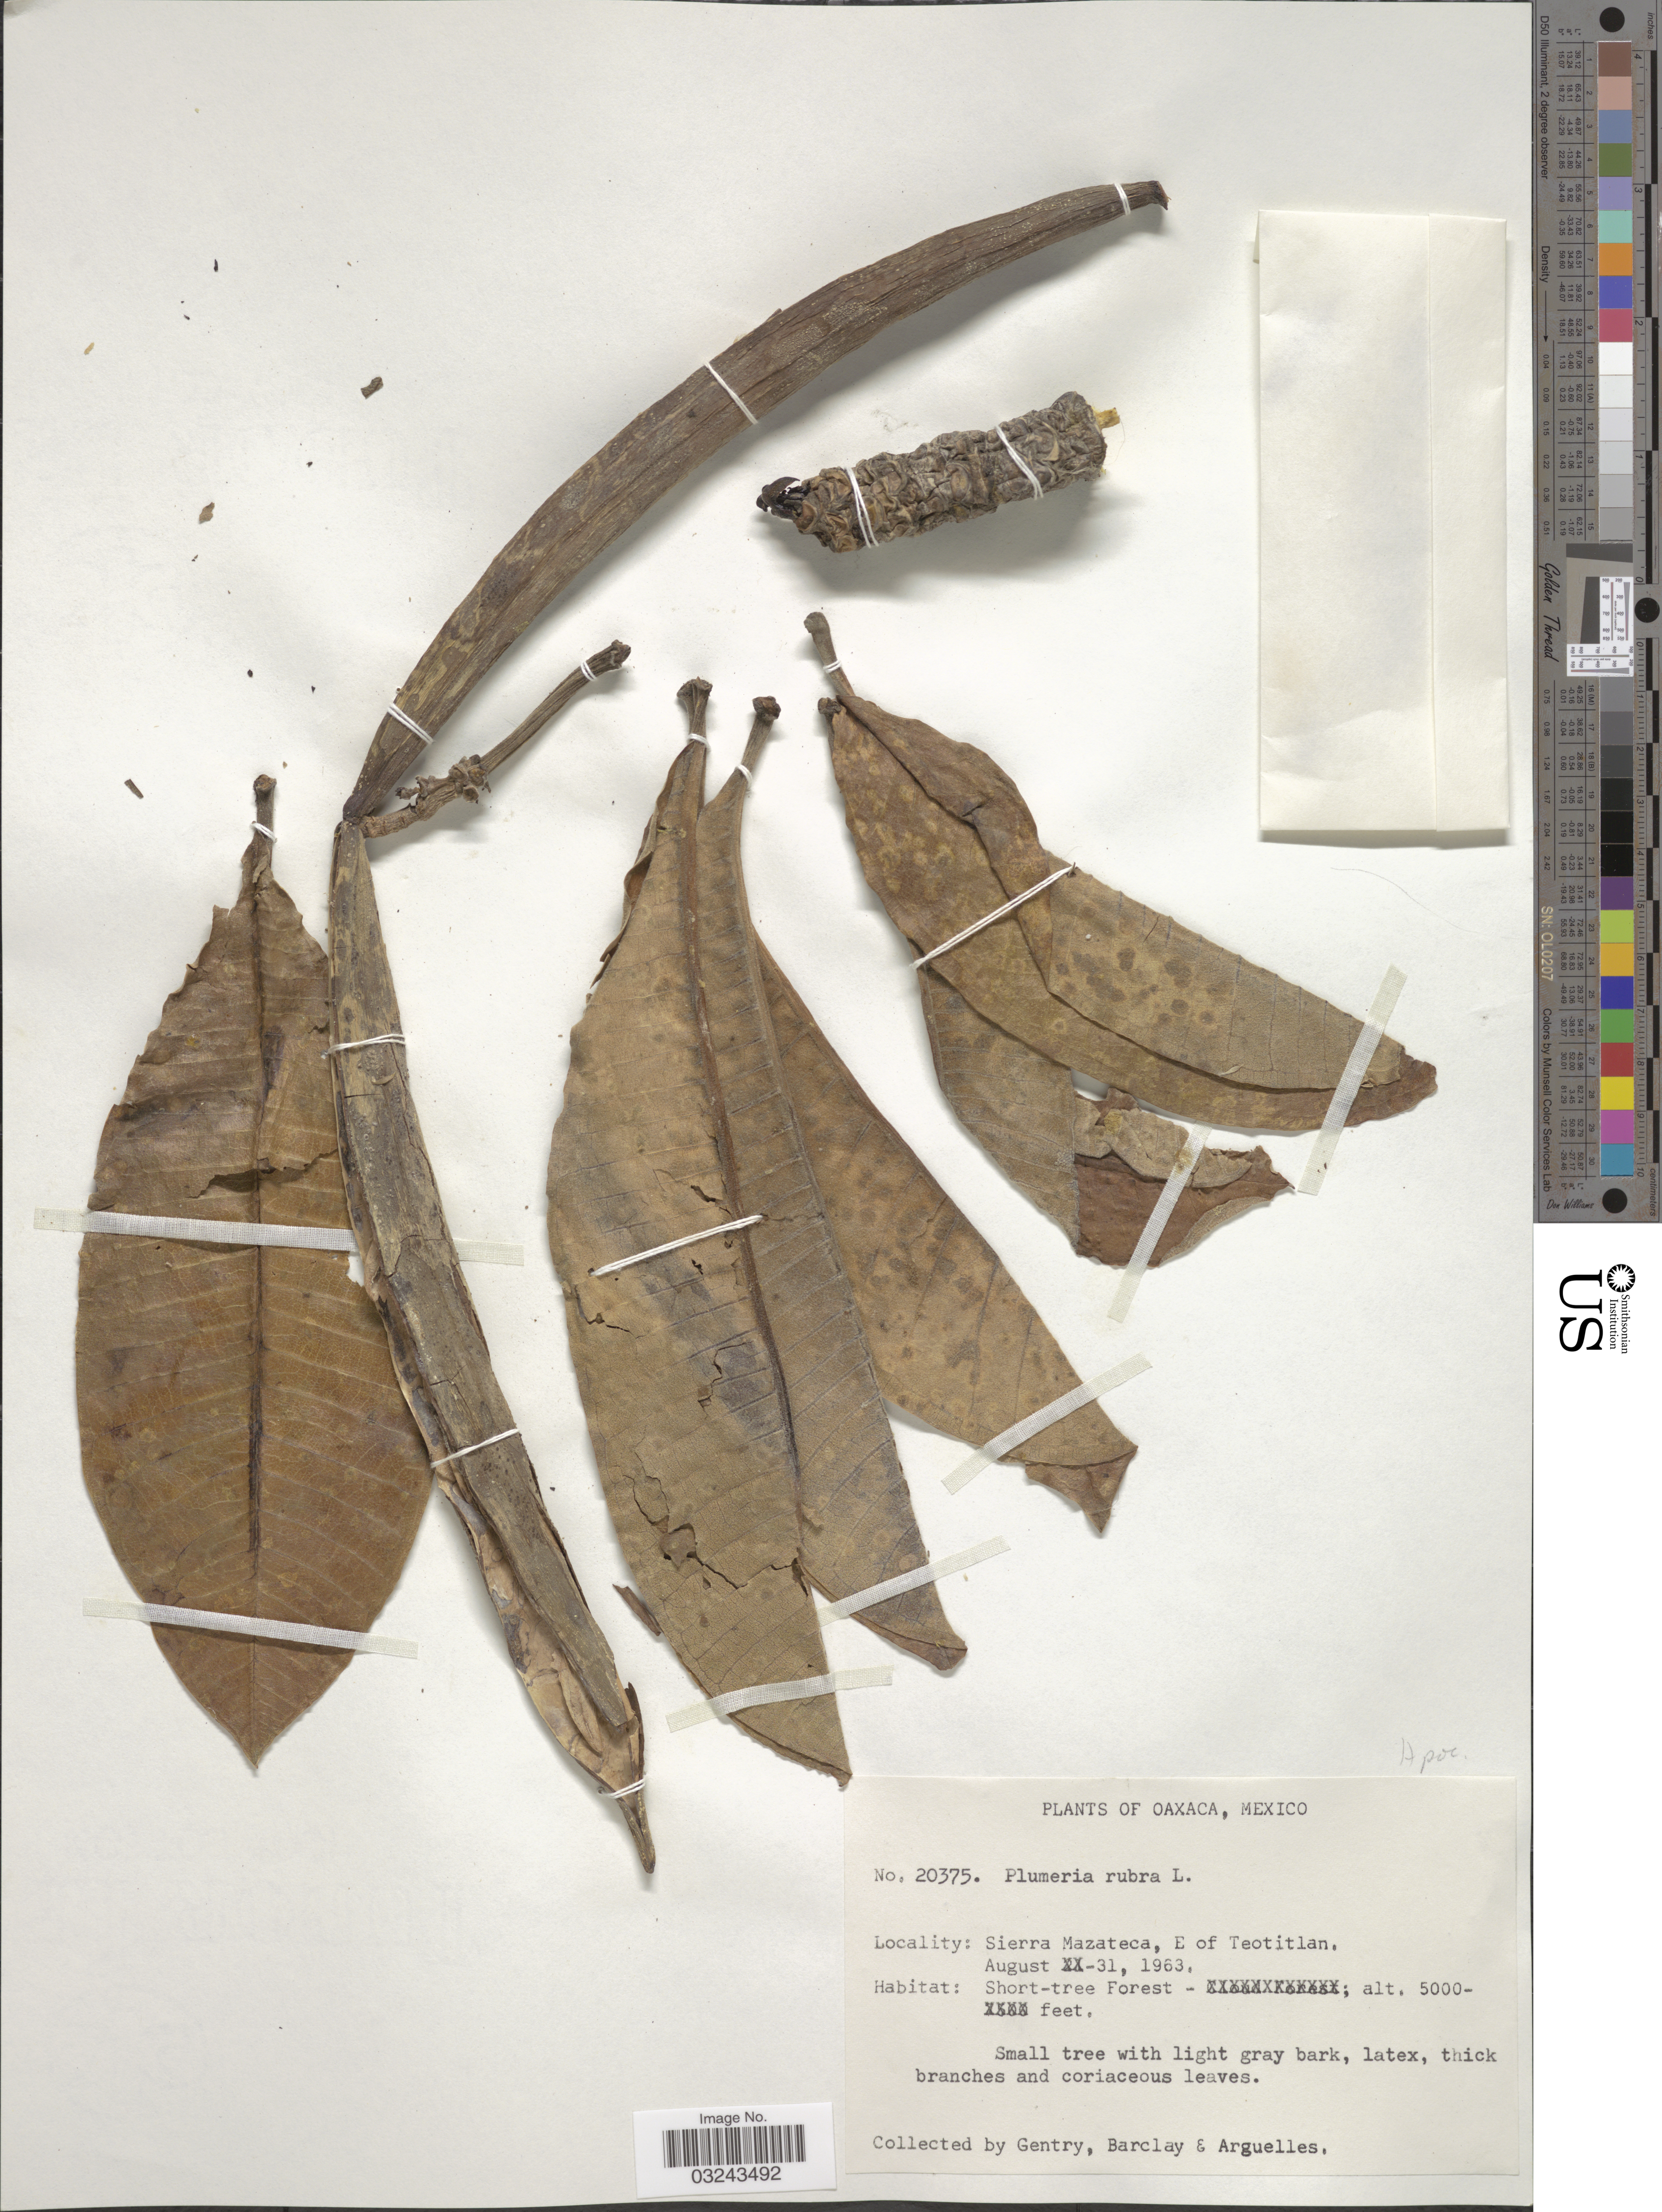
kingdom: Plantae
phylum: Tracheophyta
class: Magnoliopsida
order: Gentianales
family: Apocynaceae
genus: Plumeria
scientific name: Plumeria rubra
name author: L.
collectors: Gentry, --, -- Barclay & Arguelles, --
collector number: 20375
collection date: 1963-08-31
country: Mexico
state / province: Oaxaca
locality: Sierra Mazateca, E of Teotitlan.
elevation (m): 1524